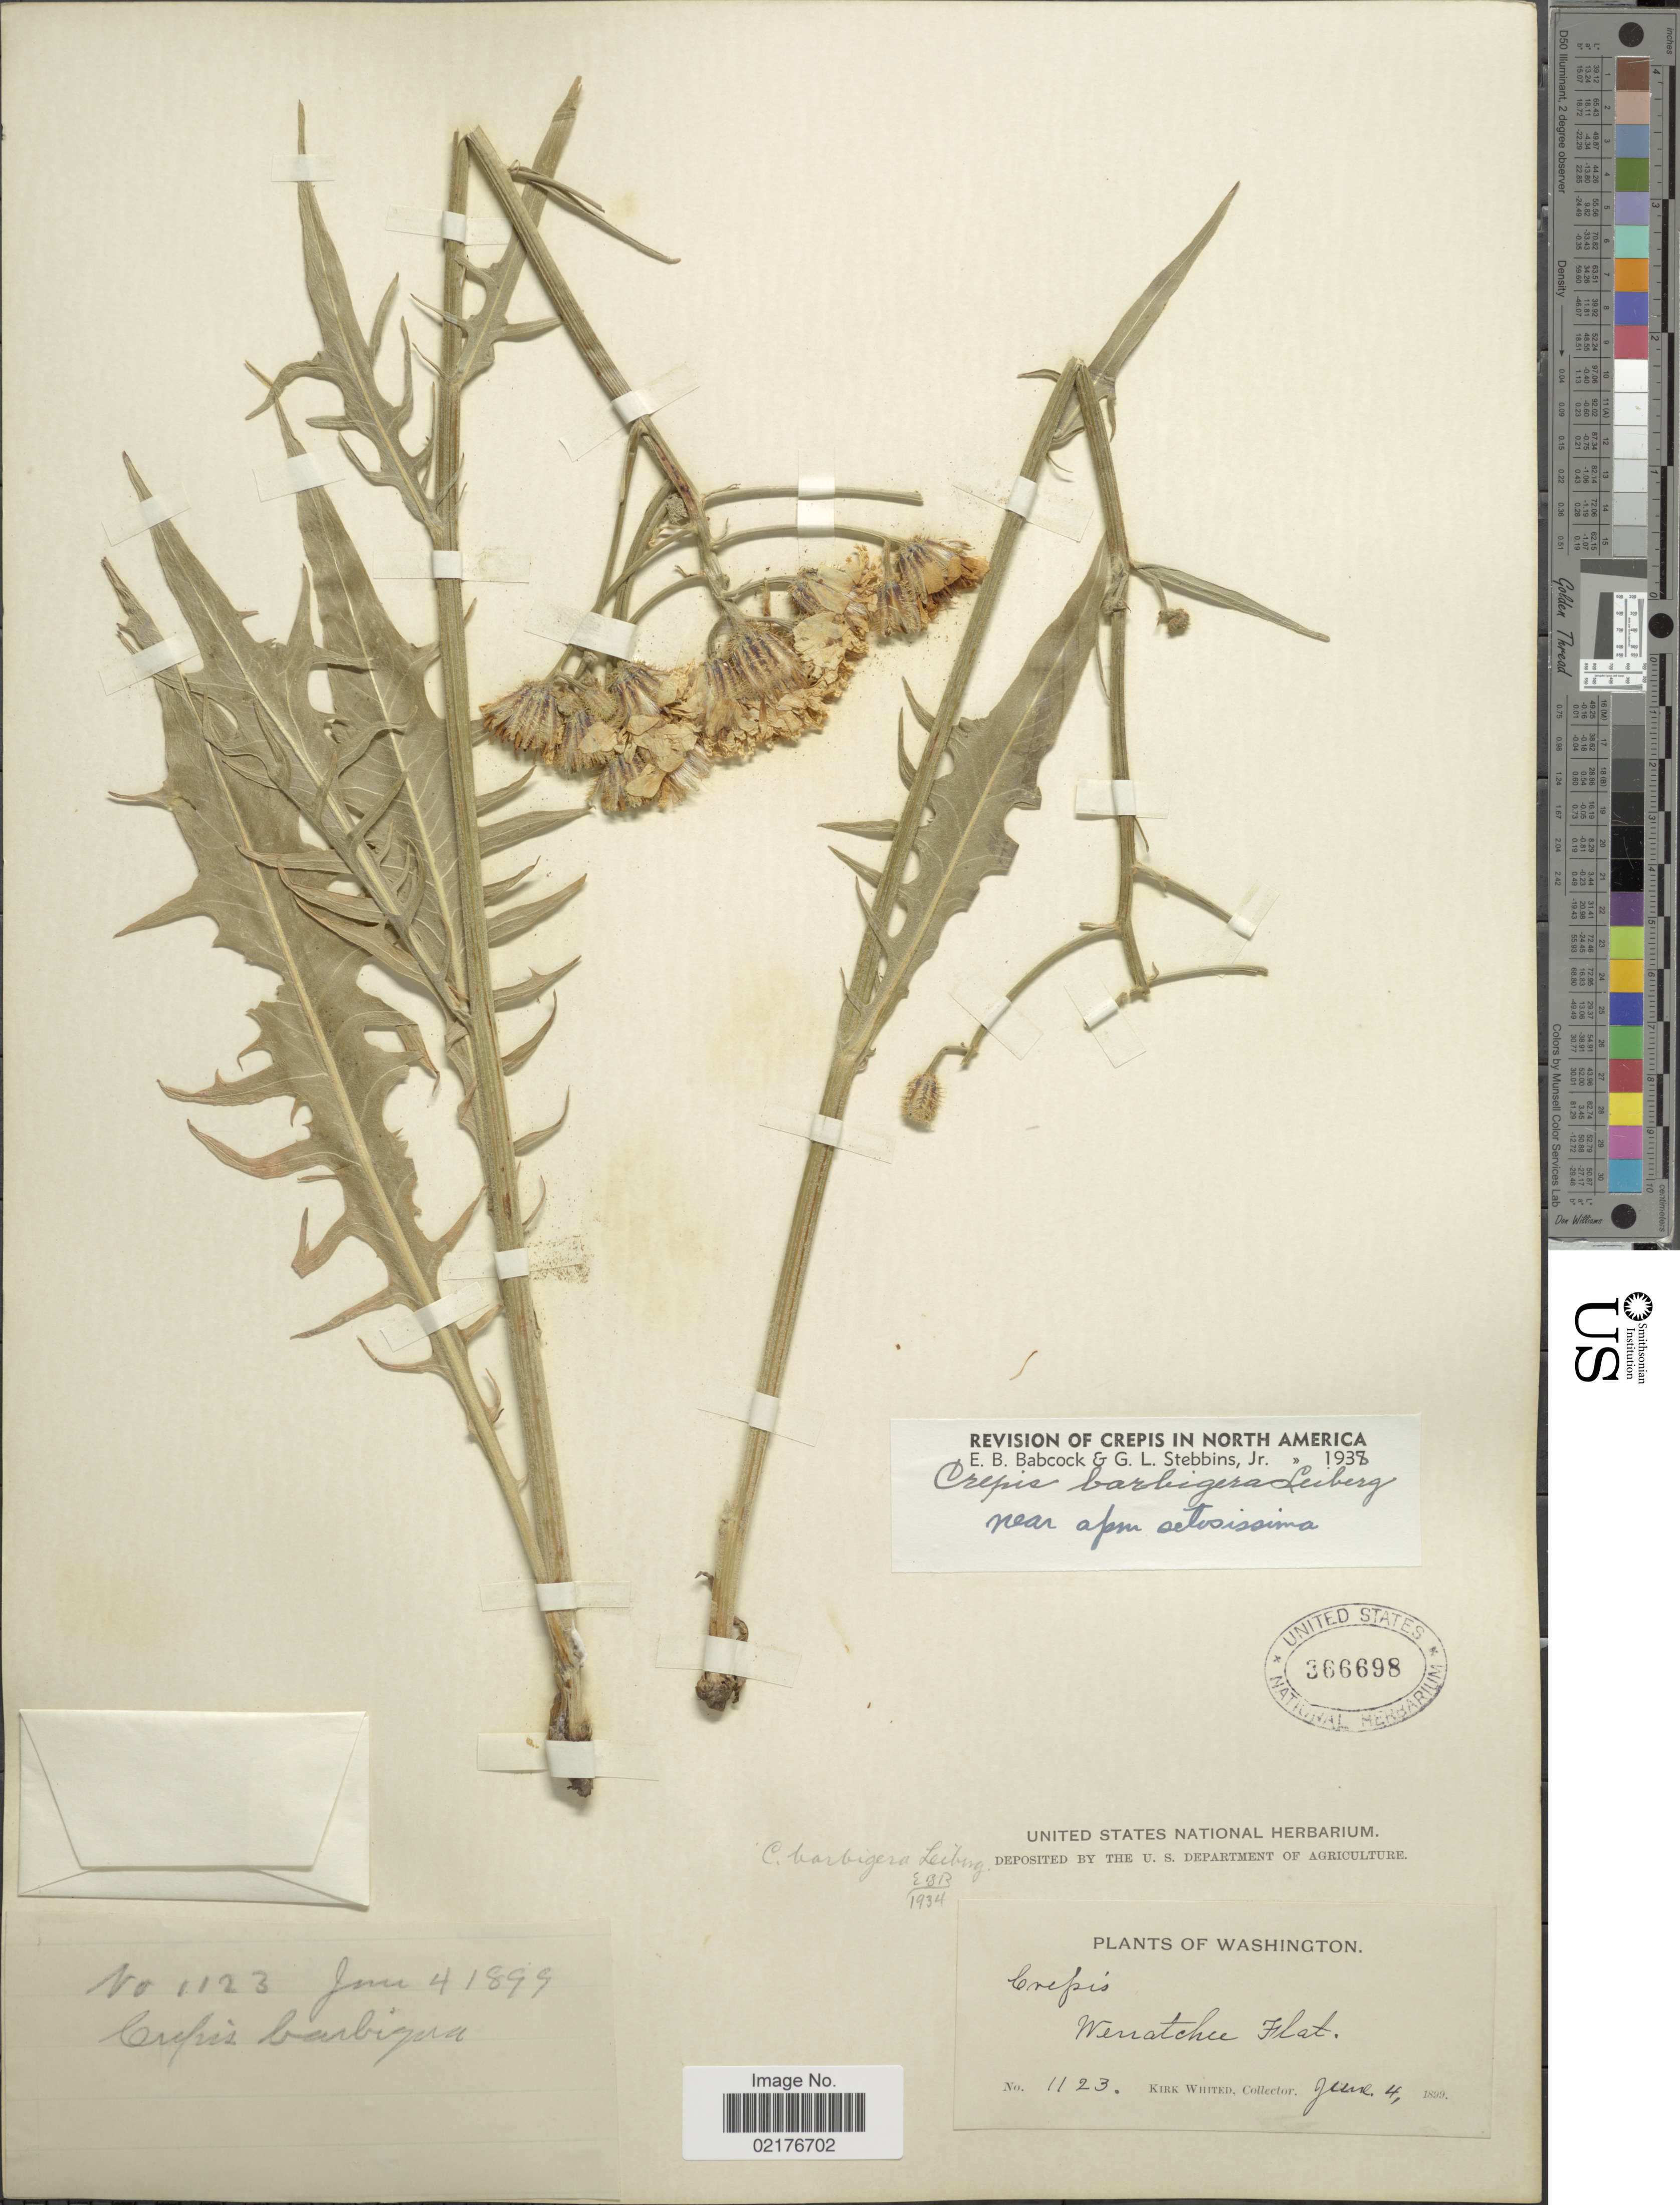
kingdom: Plantae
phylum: Tracheophyta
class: Magnoliopsida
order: Asterales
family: Asteraceae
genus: Crepis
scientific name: Crepis barbigera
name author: Leiberg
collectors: K. Whited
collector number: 1123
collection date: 1899-06-04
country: United States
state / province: Washington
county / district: Chelan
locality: Wenatchee Flat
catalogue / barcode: US 366698